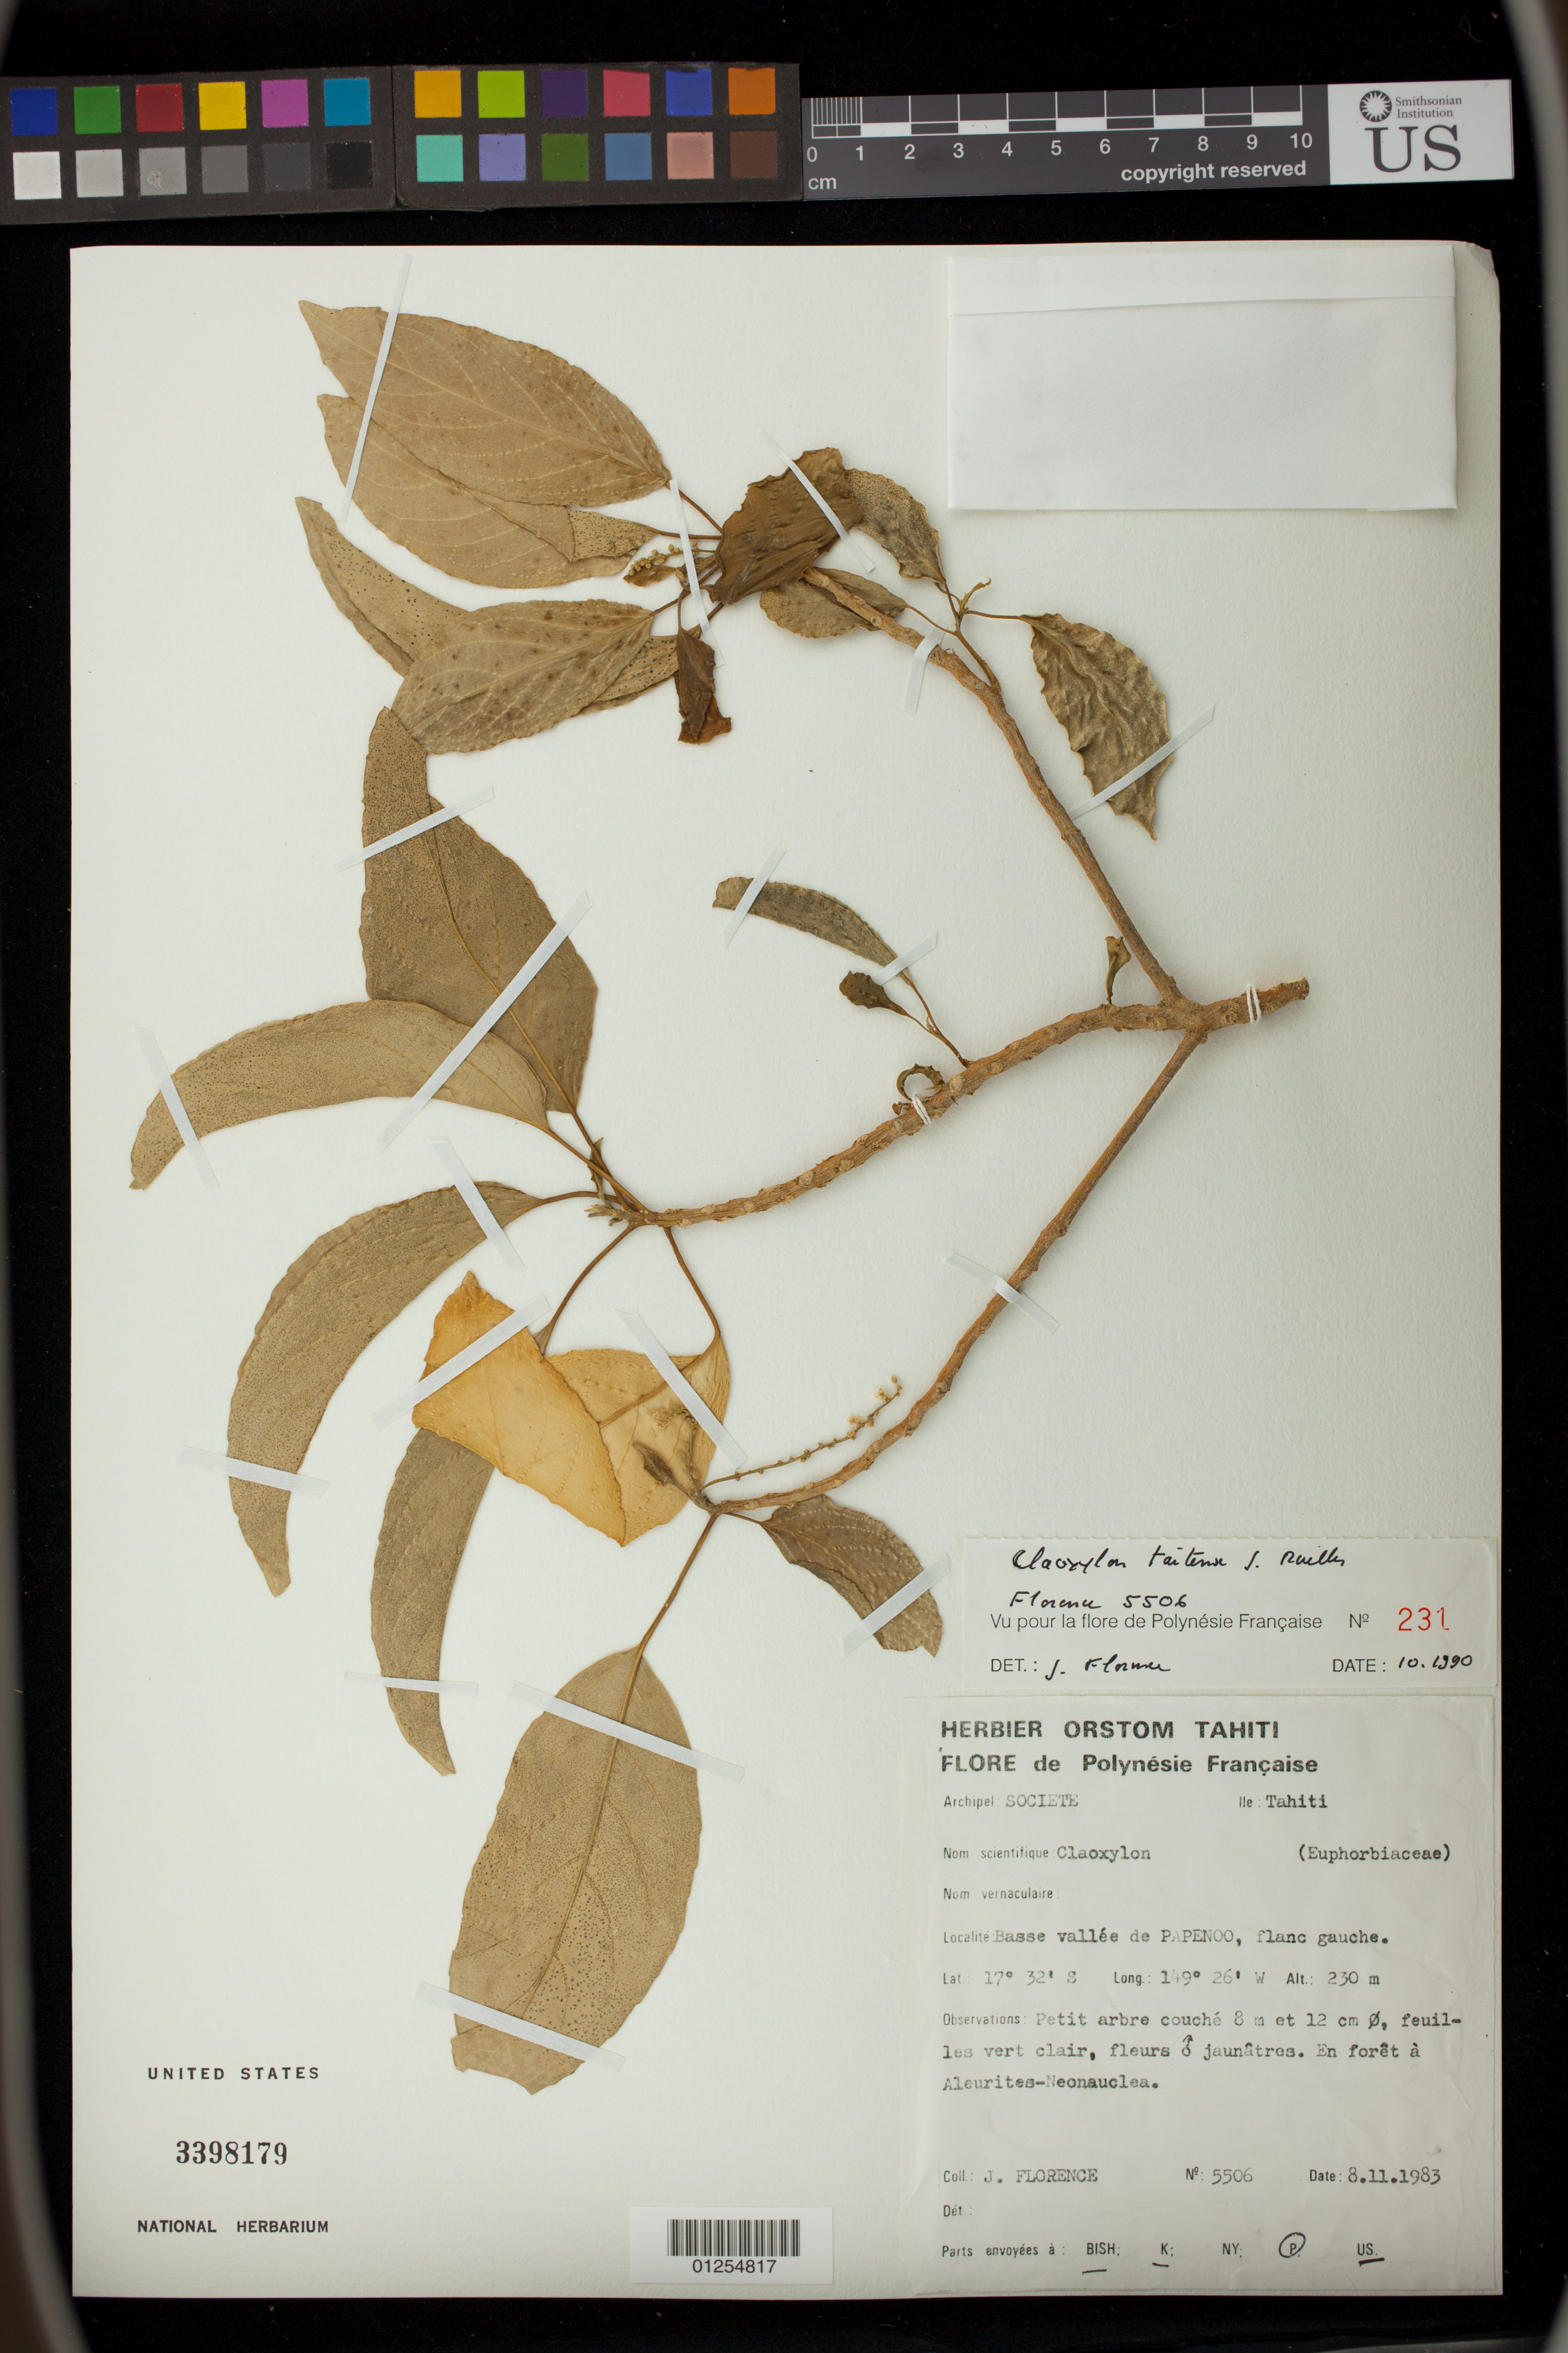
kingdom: Plantae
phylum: Tracheophyta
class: Magnoliopsida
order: Malpighiales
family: Euphorbiaceae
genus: Claoxylon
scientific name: Claoxylon taitense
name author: Müll. Arg.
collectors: J. Florence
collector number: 5506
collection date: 1983-11-08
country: French Polynesia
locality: Tahiti. Basse valée de Papenoo, flanc gauche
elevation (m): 230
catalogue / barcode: US 3398179